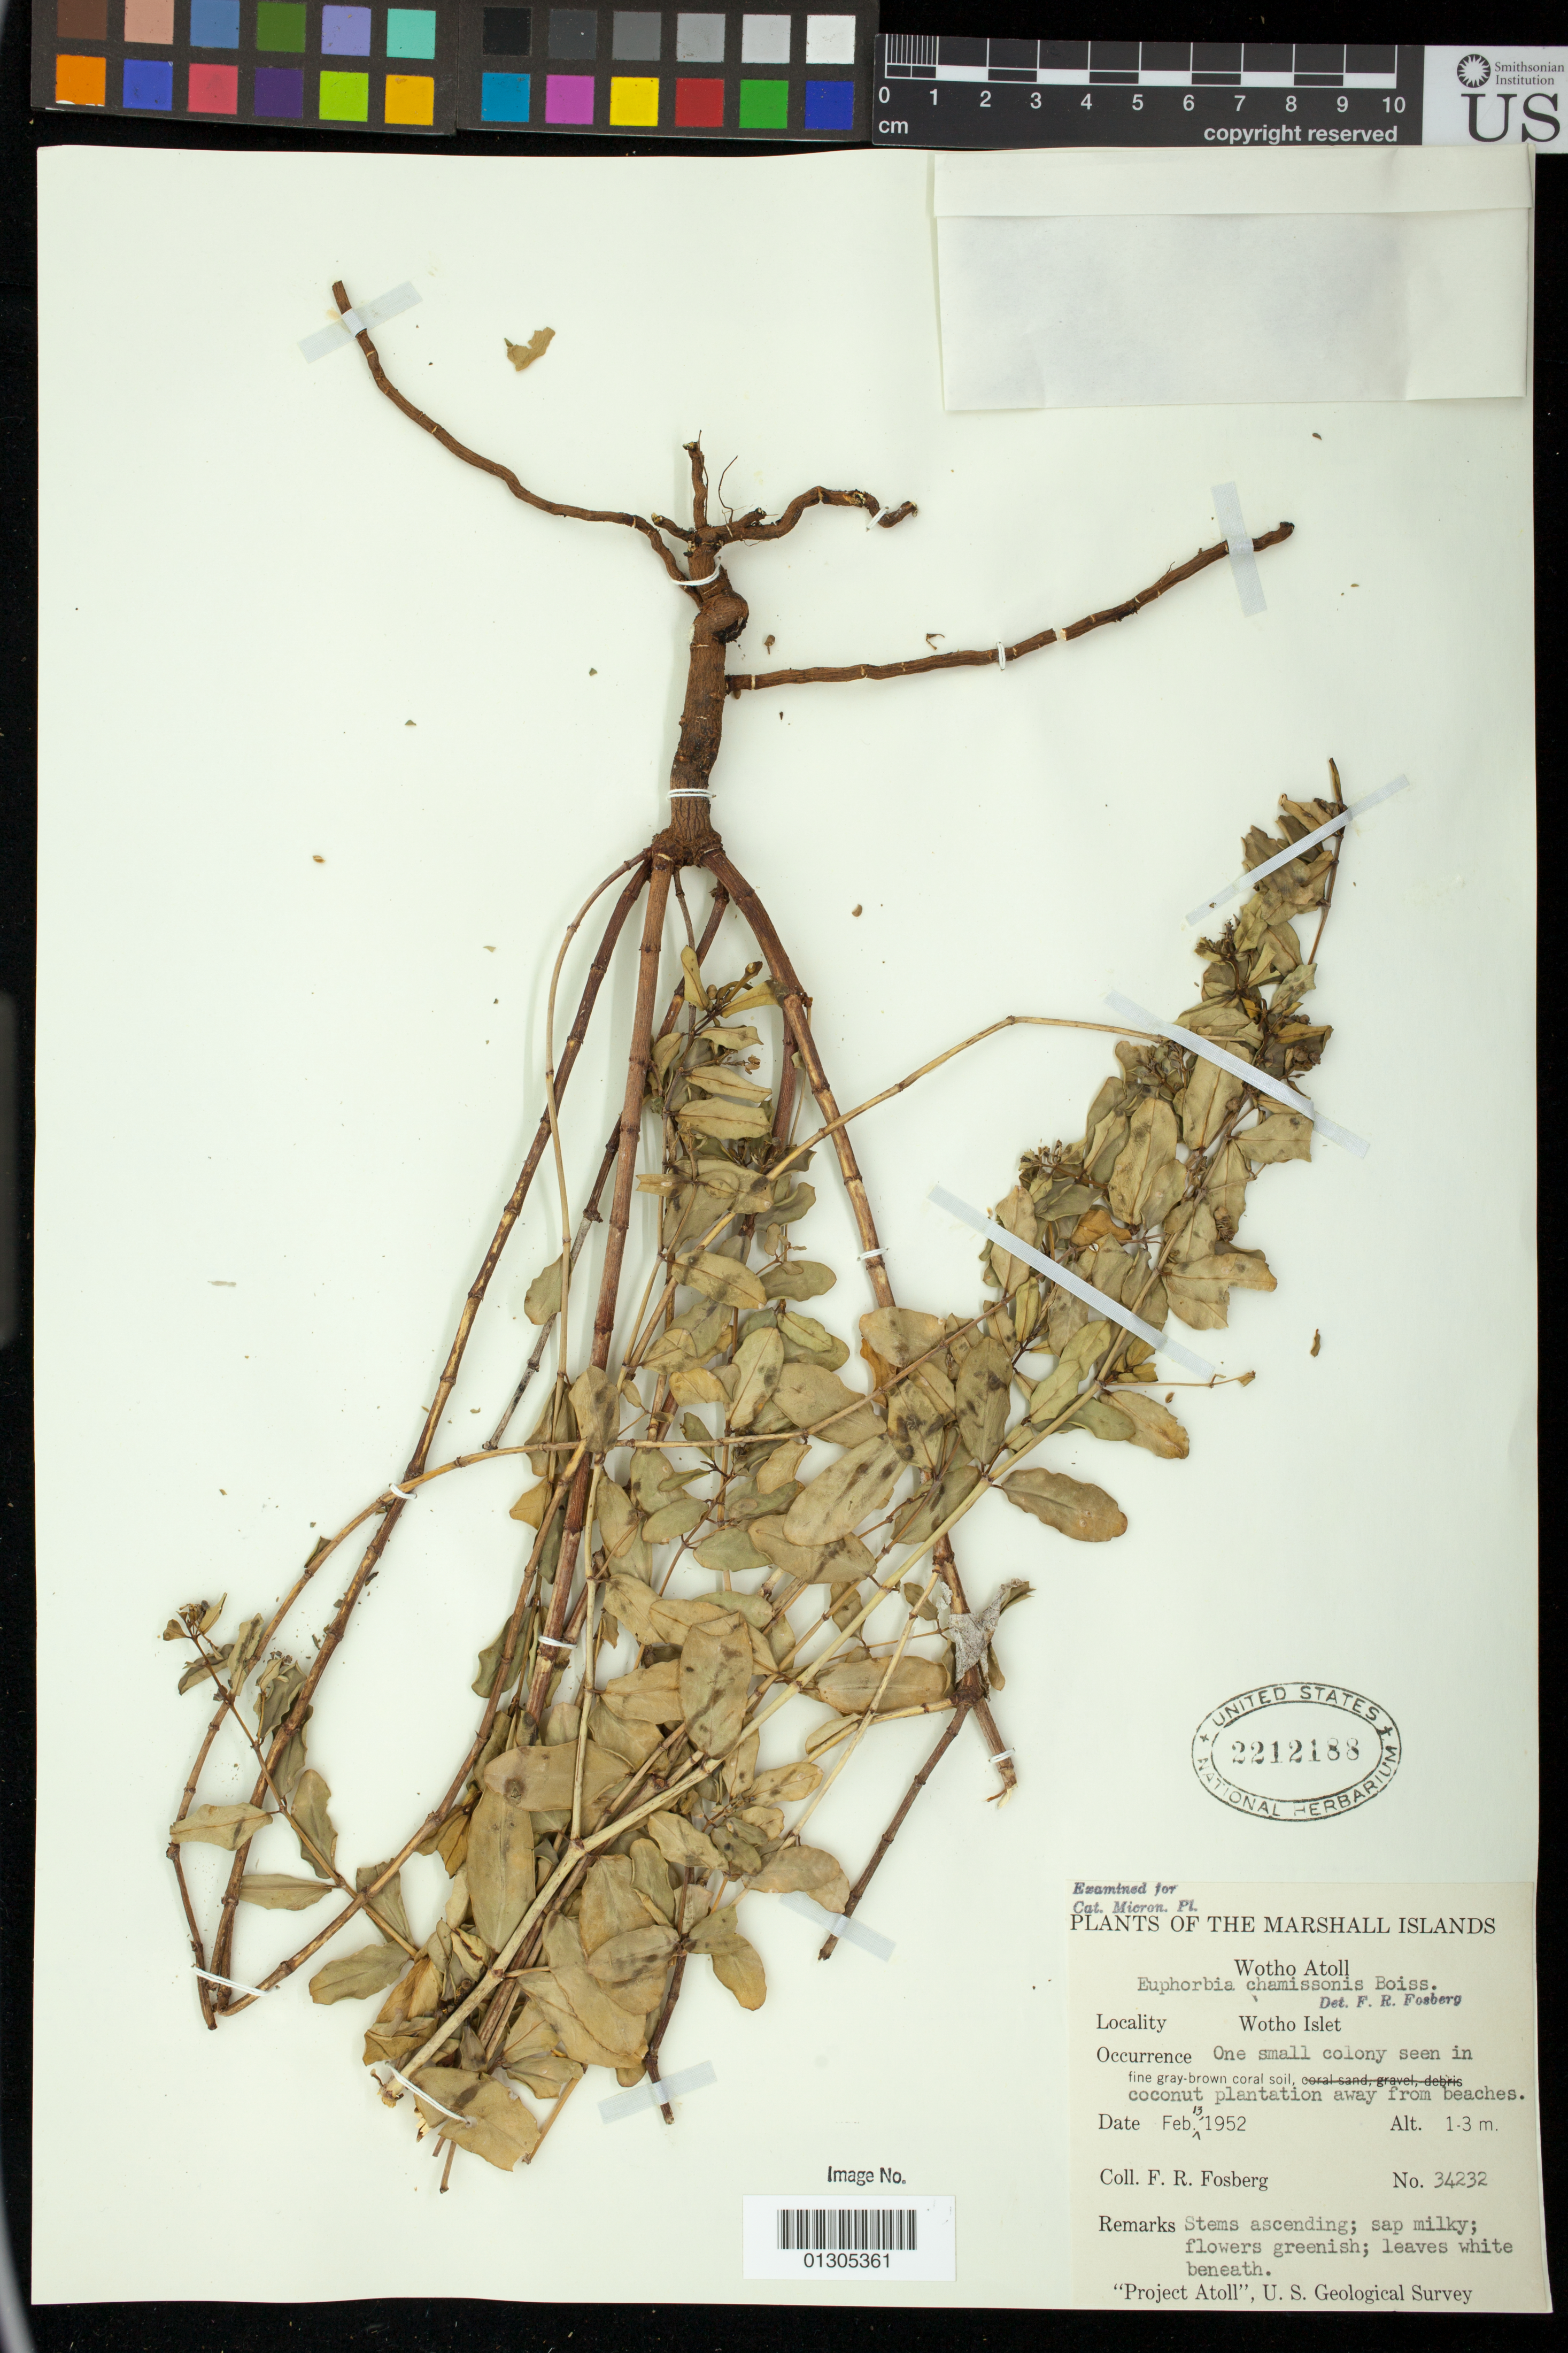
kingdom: Plantae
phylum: Tracheophyta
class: Magnoliopsida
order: Malpighiales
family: Euphorbiaceae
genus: Euphorbia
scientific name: Euphorbia chamissonis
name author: (Klotzsch ex Klotzsch & Garcke) Boiss.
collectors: F. R. Fosberg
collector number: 34232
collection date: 1952-02-13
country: Marshall Islands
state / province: Wotho Atoll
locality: Wotho Islet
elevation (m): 1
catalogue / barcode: US 2212188